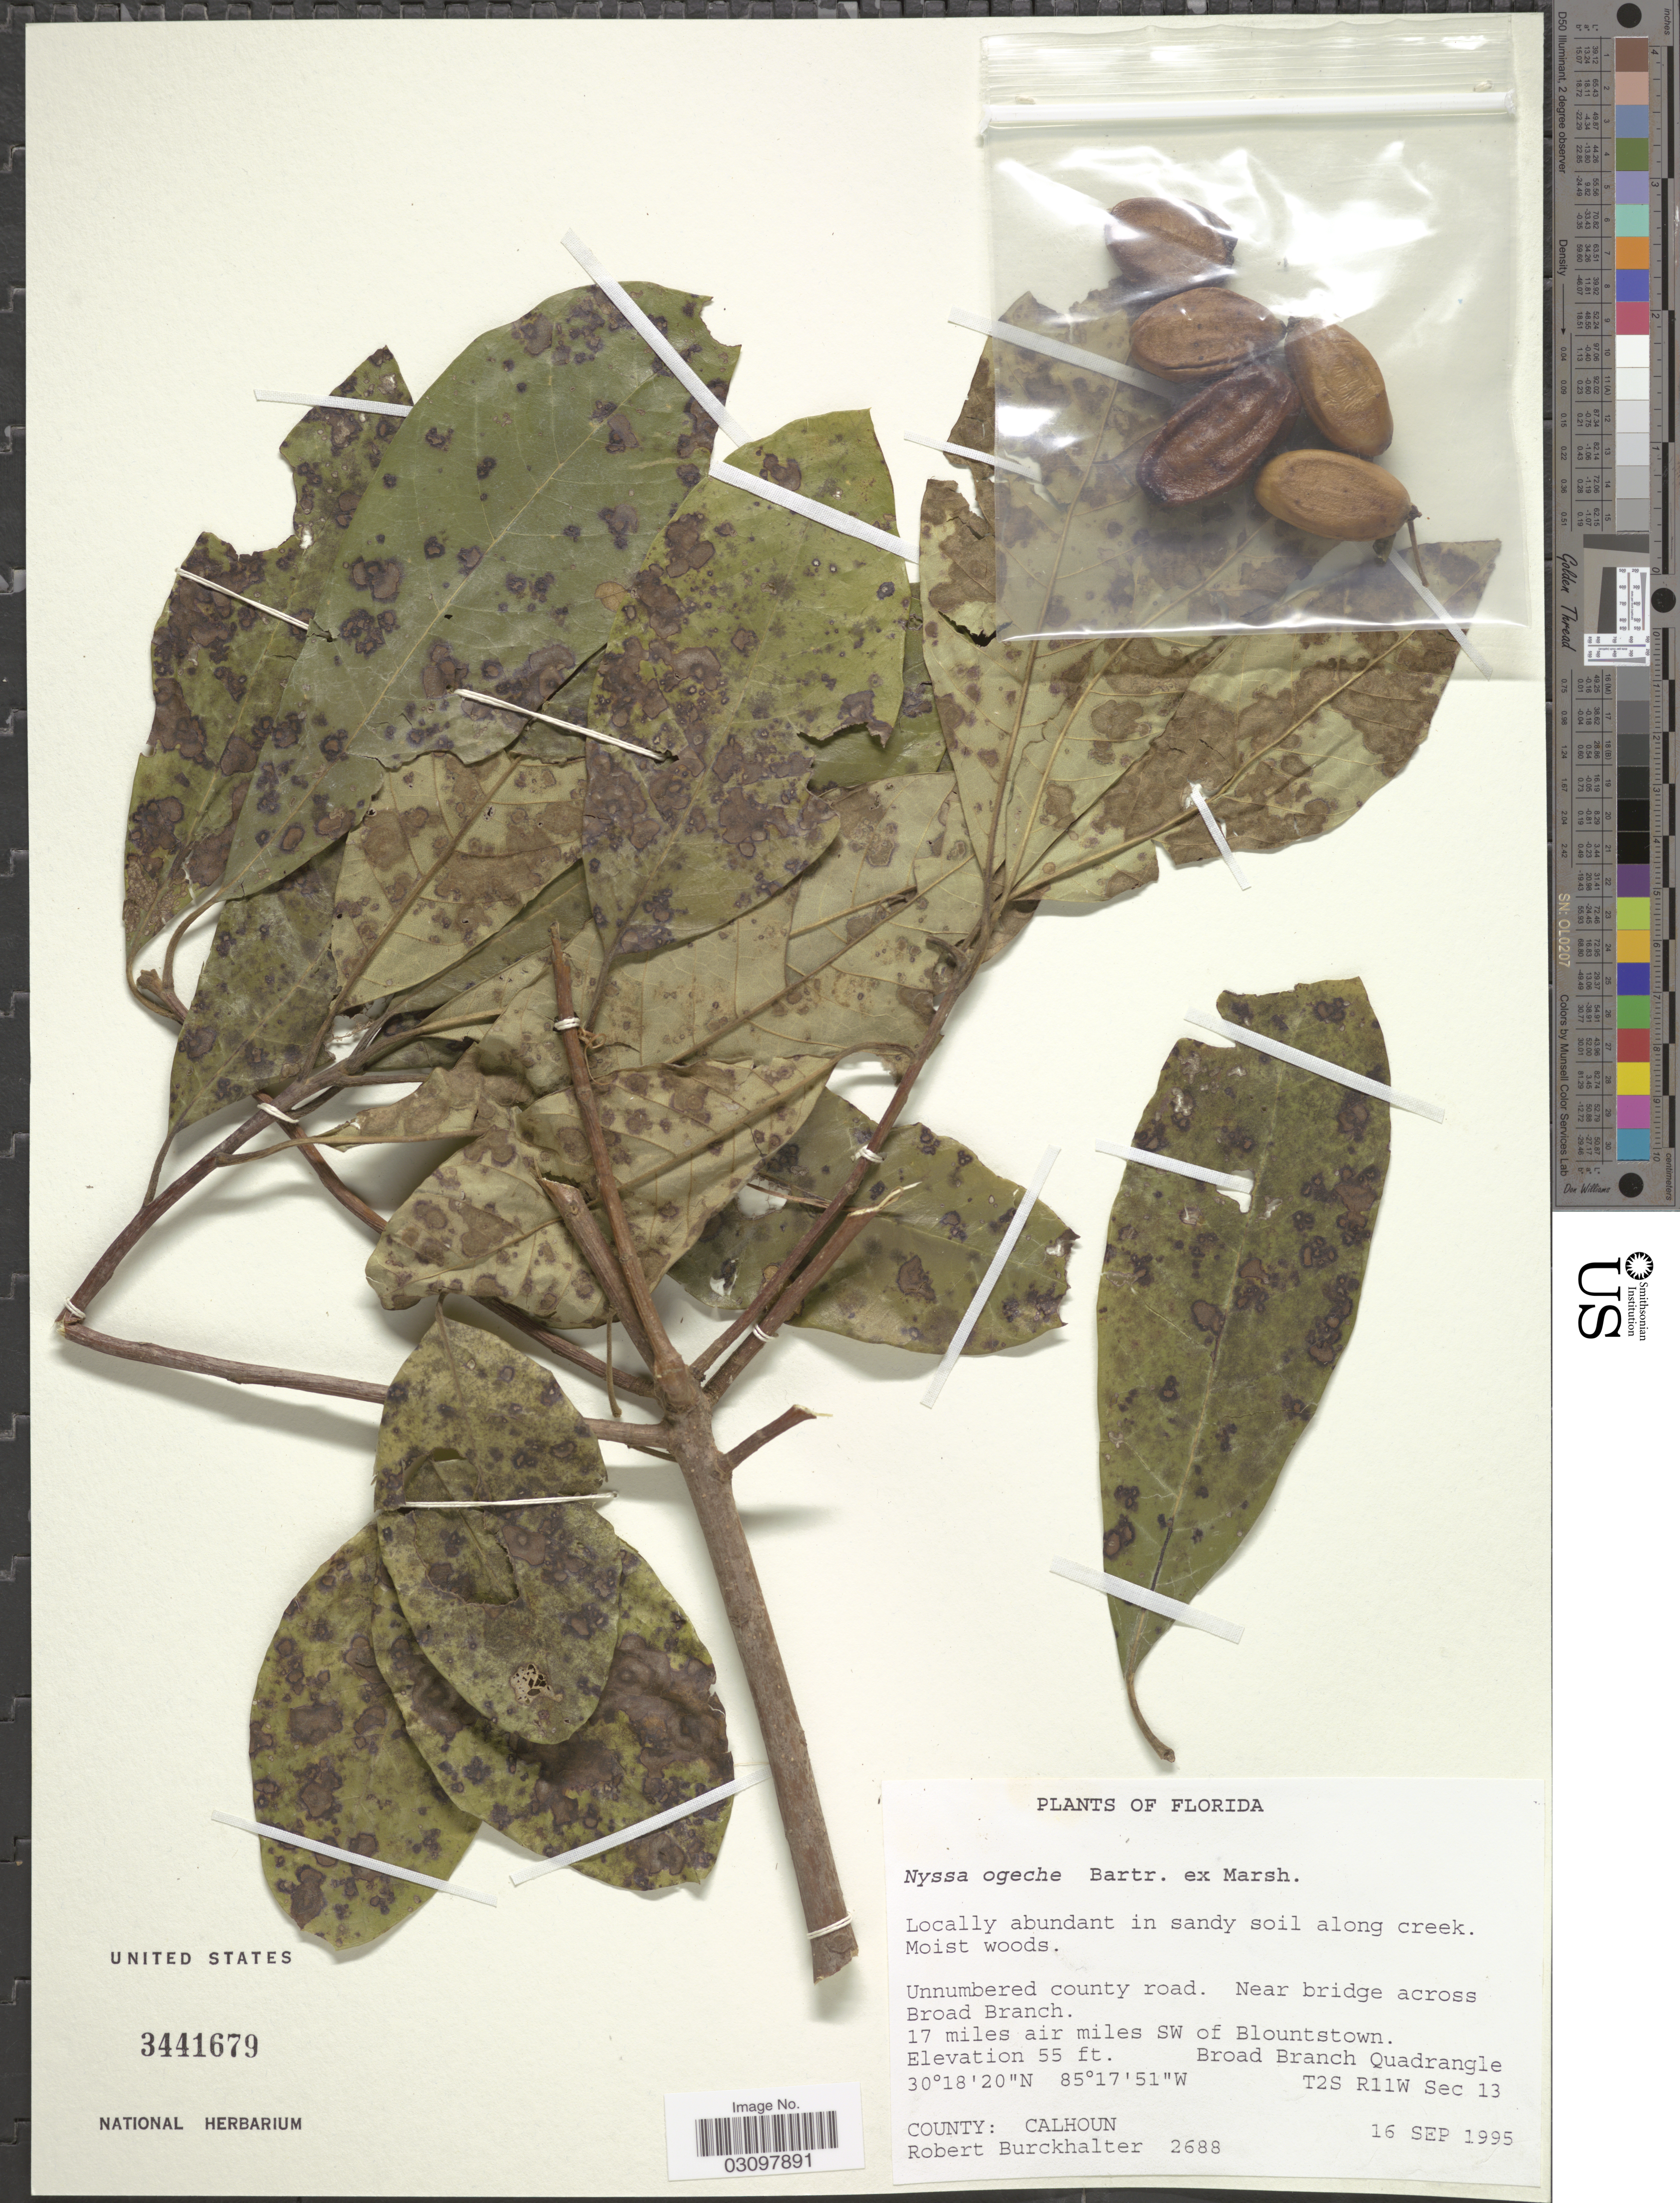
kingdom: Plantae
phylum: Tracheophyta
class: Magnoliopsida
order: Cornales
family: Nyssaceae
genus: Nyssa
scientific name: Nyssa ogeche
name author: W. Bartram ex Marshall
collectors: R. Burckhalter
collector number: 2688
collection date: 1995-09-16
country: United States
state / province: Florida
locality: Unnumbered county road. Near bridge across Broad Branch. 17 miles air miles SW of Blountstown. Broad Branch Quadrangle. T2S R11W Sec 13. County: Calhoun.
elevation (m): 17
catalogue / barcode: US 3441679